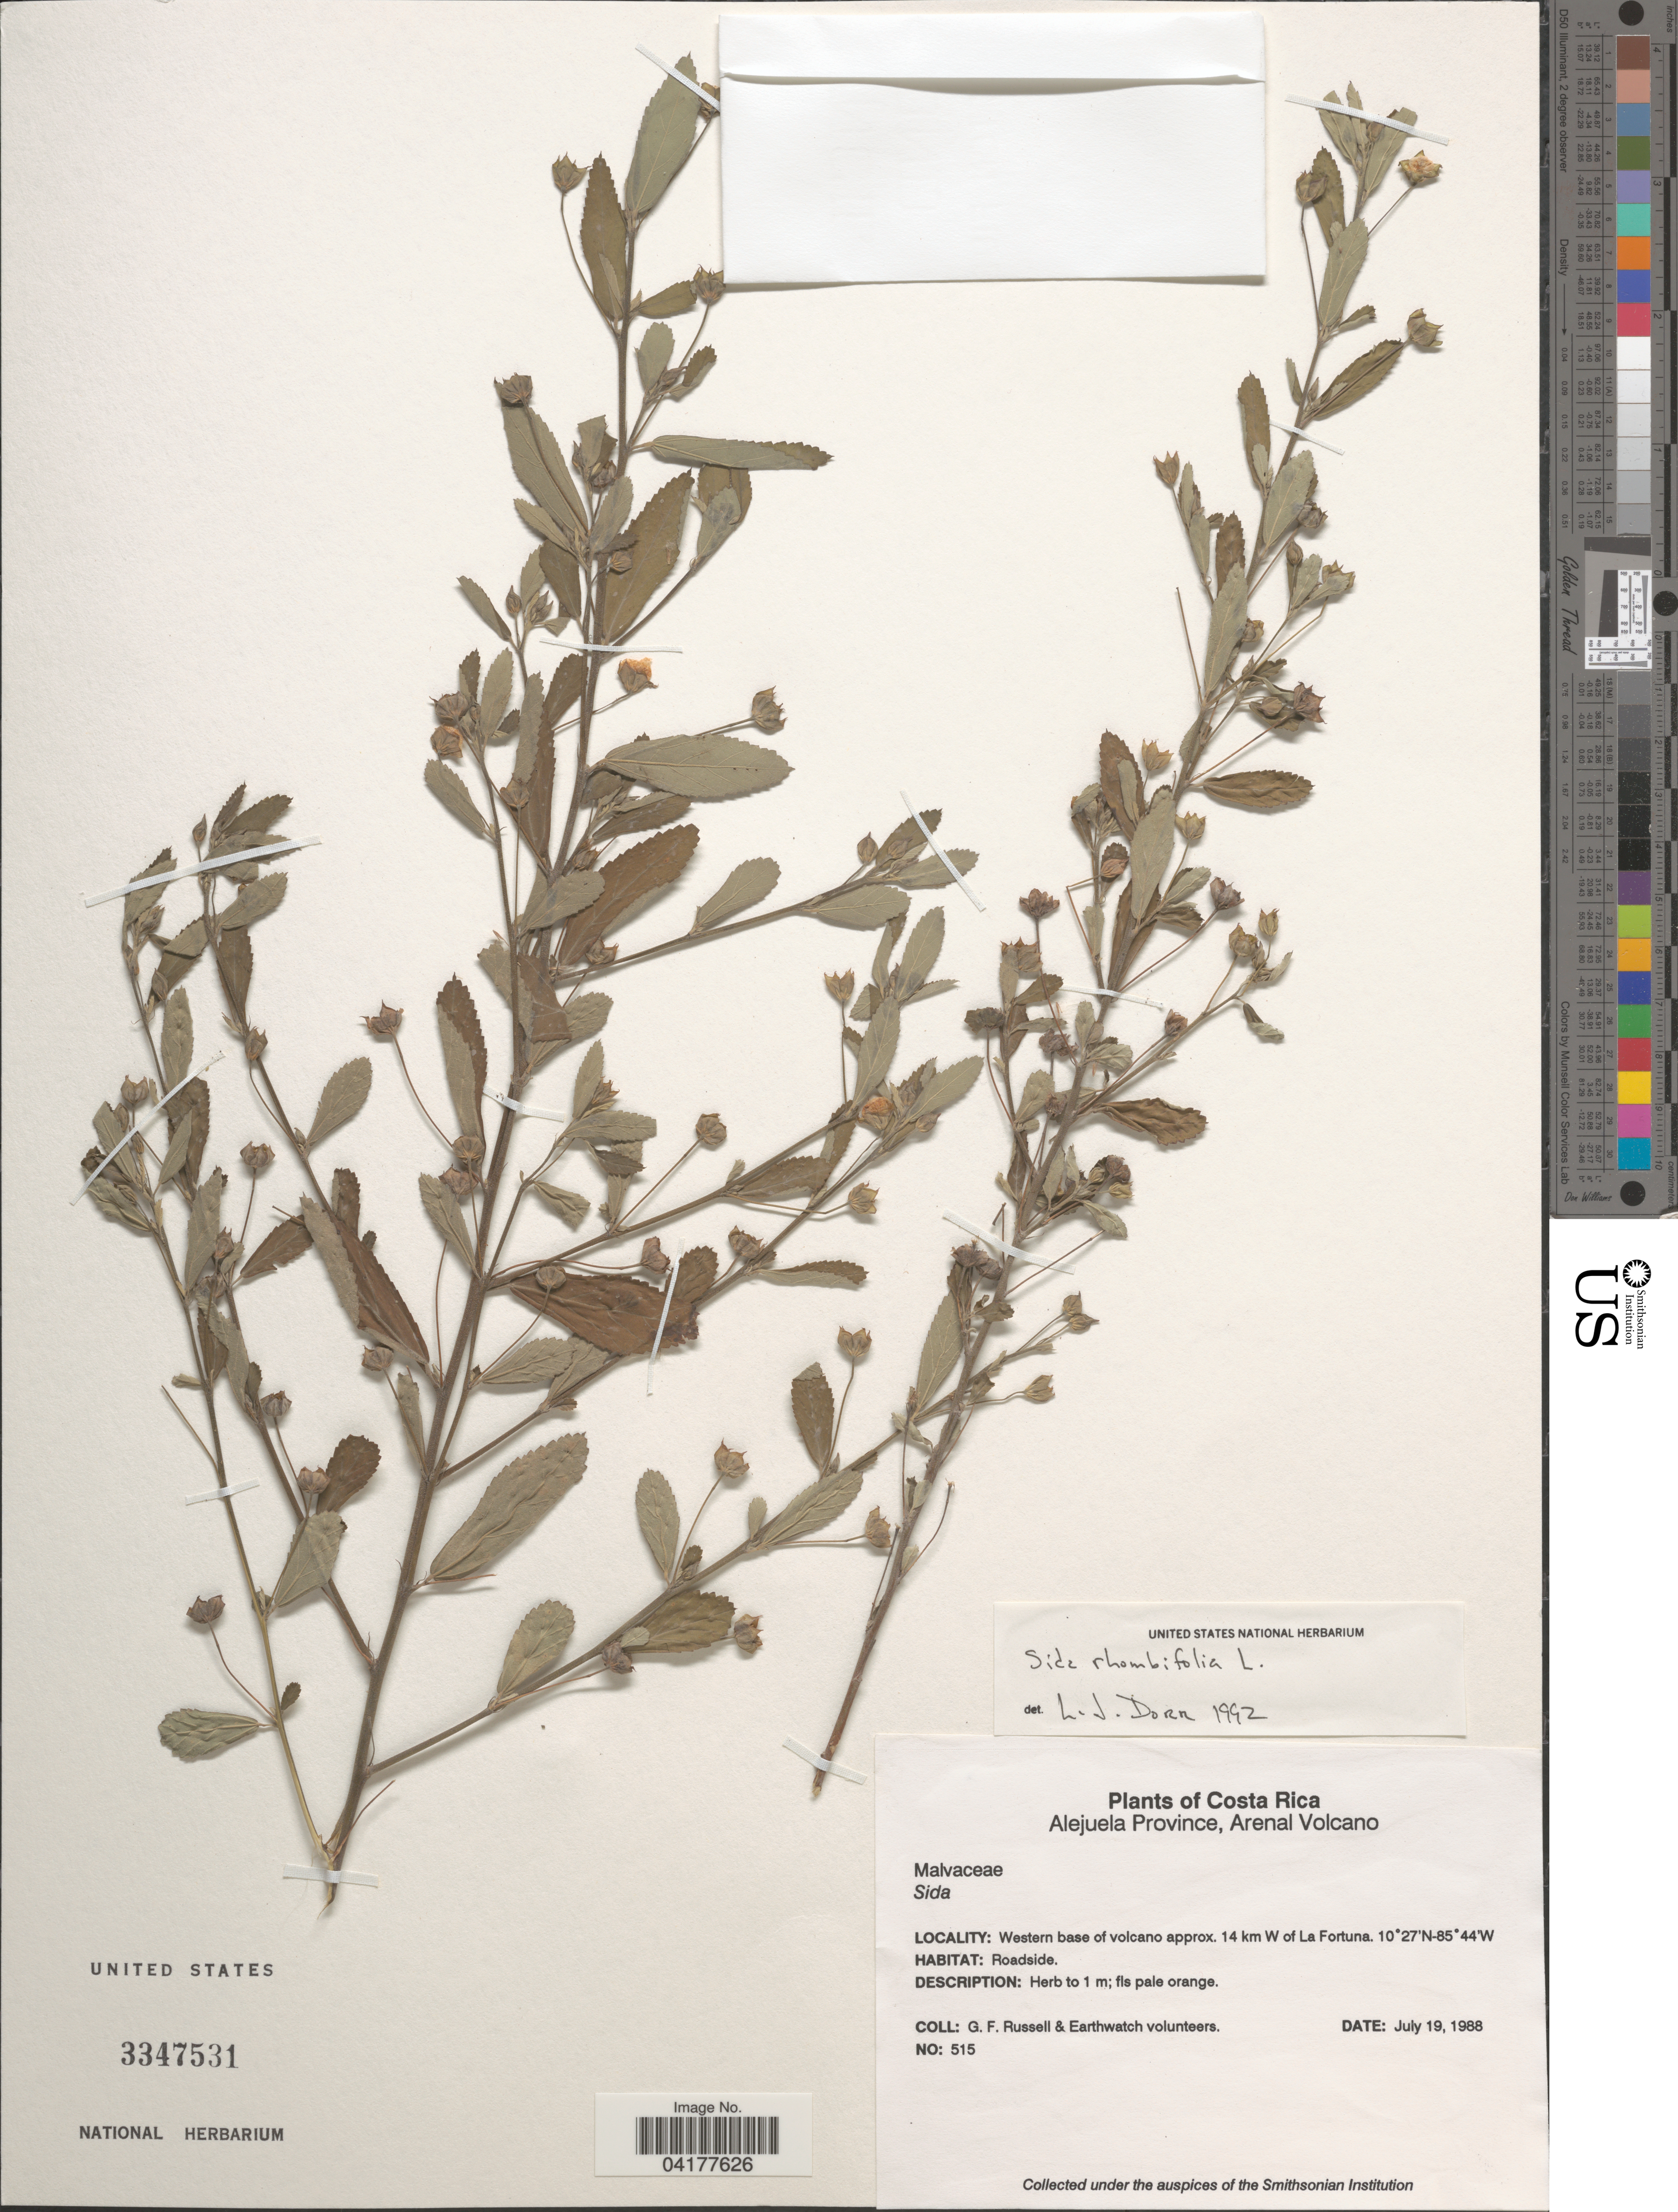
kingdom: Plantae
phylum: Tracheophyta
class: Magnoliopsida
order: Malvales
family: Malvaceae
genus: Sida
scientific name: Sida rhombifolia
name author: L.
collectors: G. Russell & Earthwatch Volunteers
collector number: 515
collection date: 1988-07-19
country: Costa Rica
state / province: Alajuela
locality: Alejuela Province, Arenal Volcano. Western base of volcano approx. 14 km W of La Fortuna.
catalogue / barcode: US 3347531